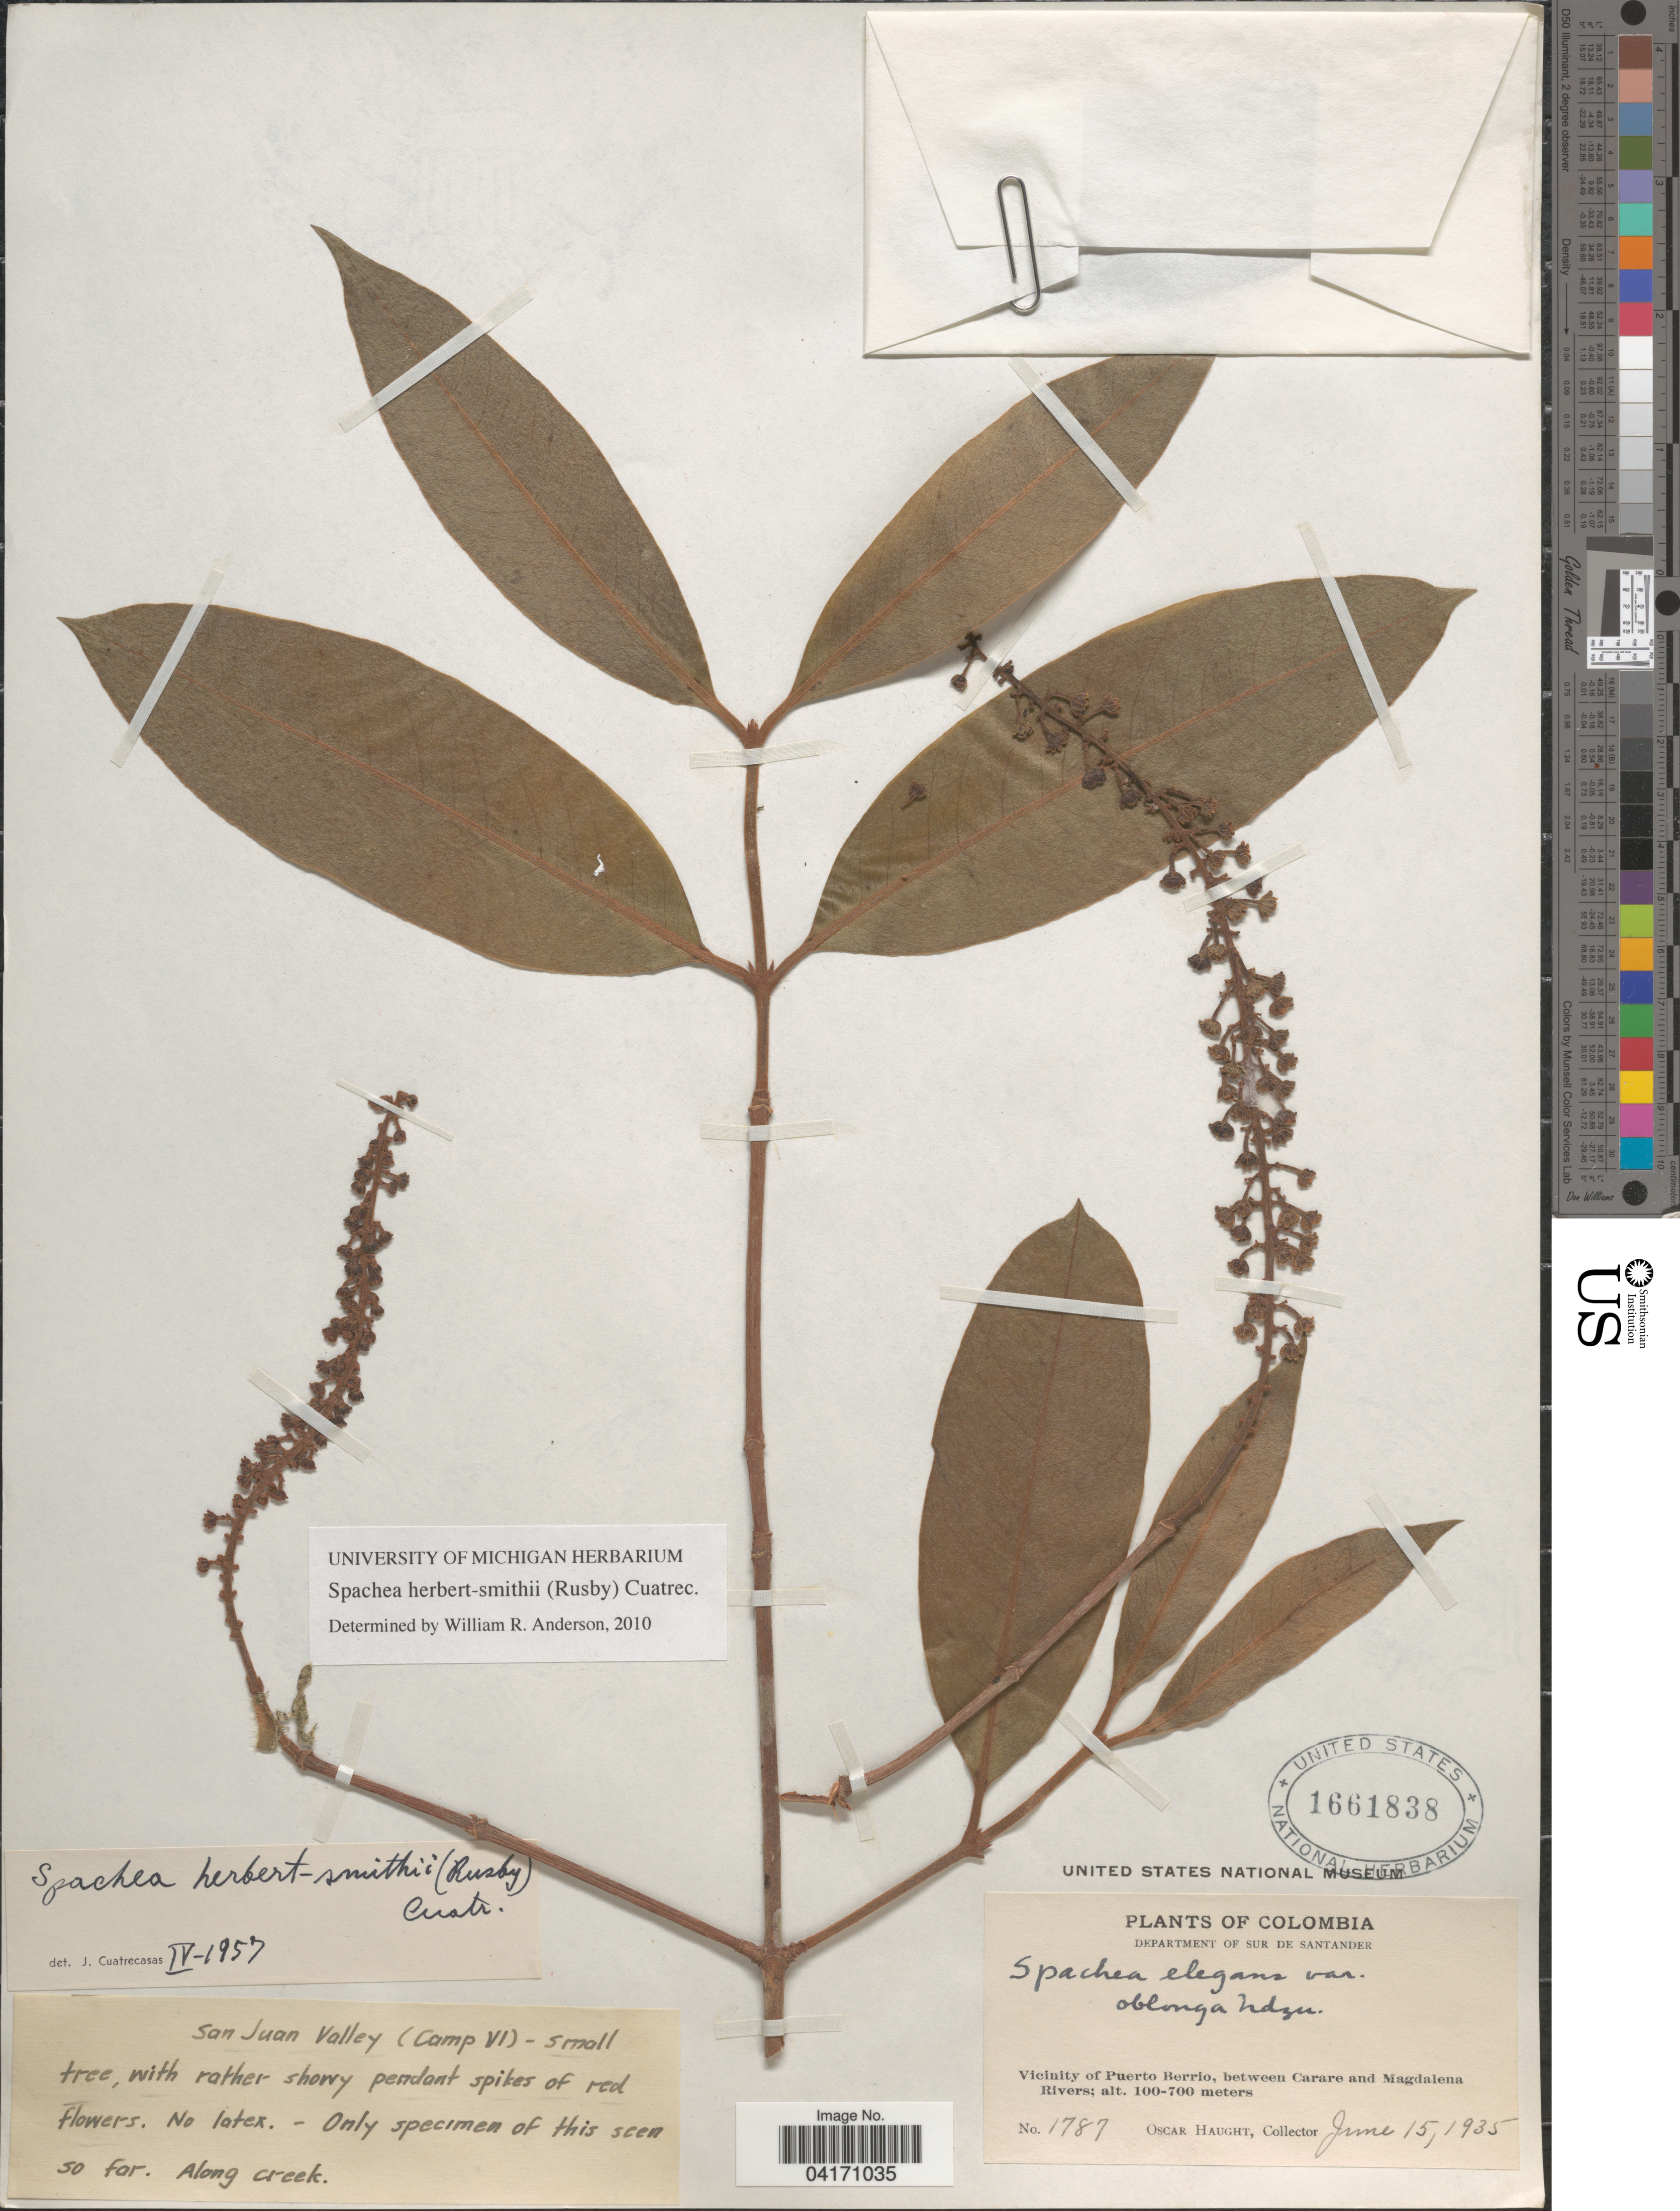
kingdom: Plantae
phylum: Tracheophyta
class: Magnoliopsida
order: Malpighiales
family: Malpighiaceae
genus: Spachea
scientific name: Spachea herbert-smithii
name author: (Rusby) Cuatrec.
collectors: O. L. Haught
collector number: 1787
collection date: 1935-06-15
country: Colombia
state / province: Santander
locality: Department of Sur de Santander. Vicinity of Puerto Berrio, between Carare and Magdalena Rivers. San Juan Valley (Camp VI). Along creek.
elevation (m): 100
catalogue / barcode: US 1661838